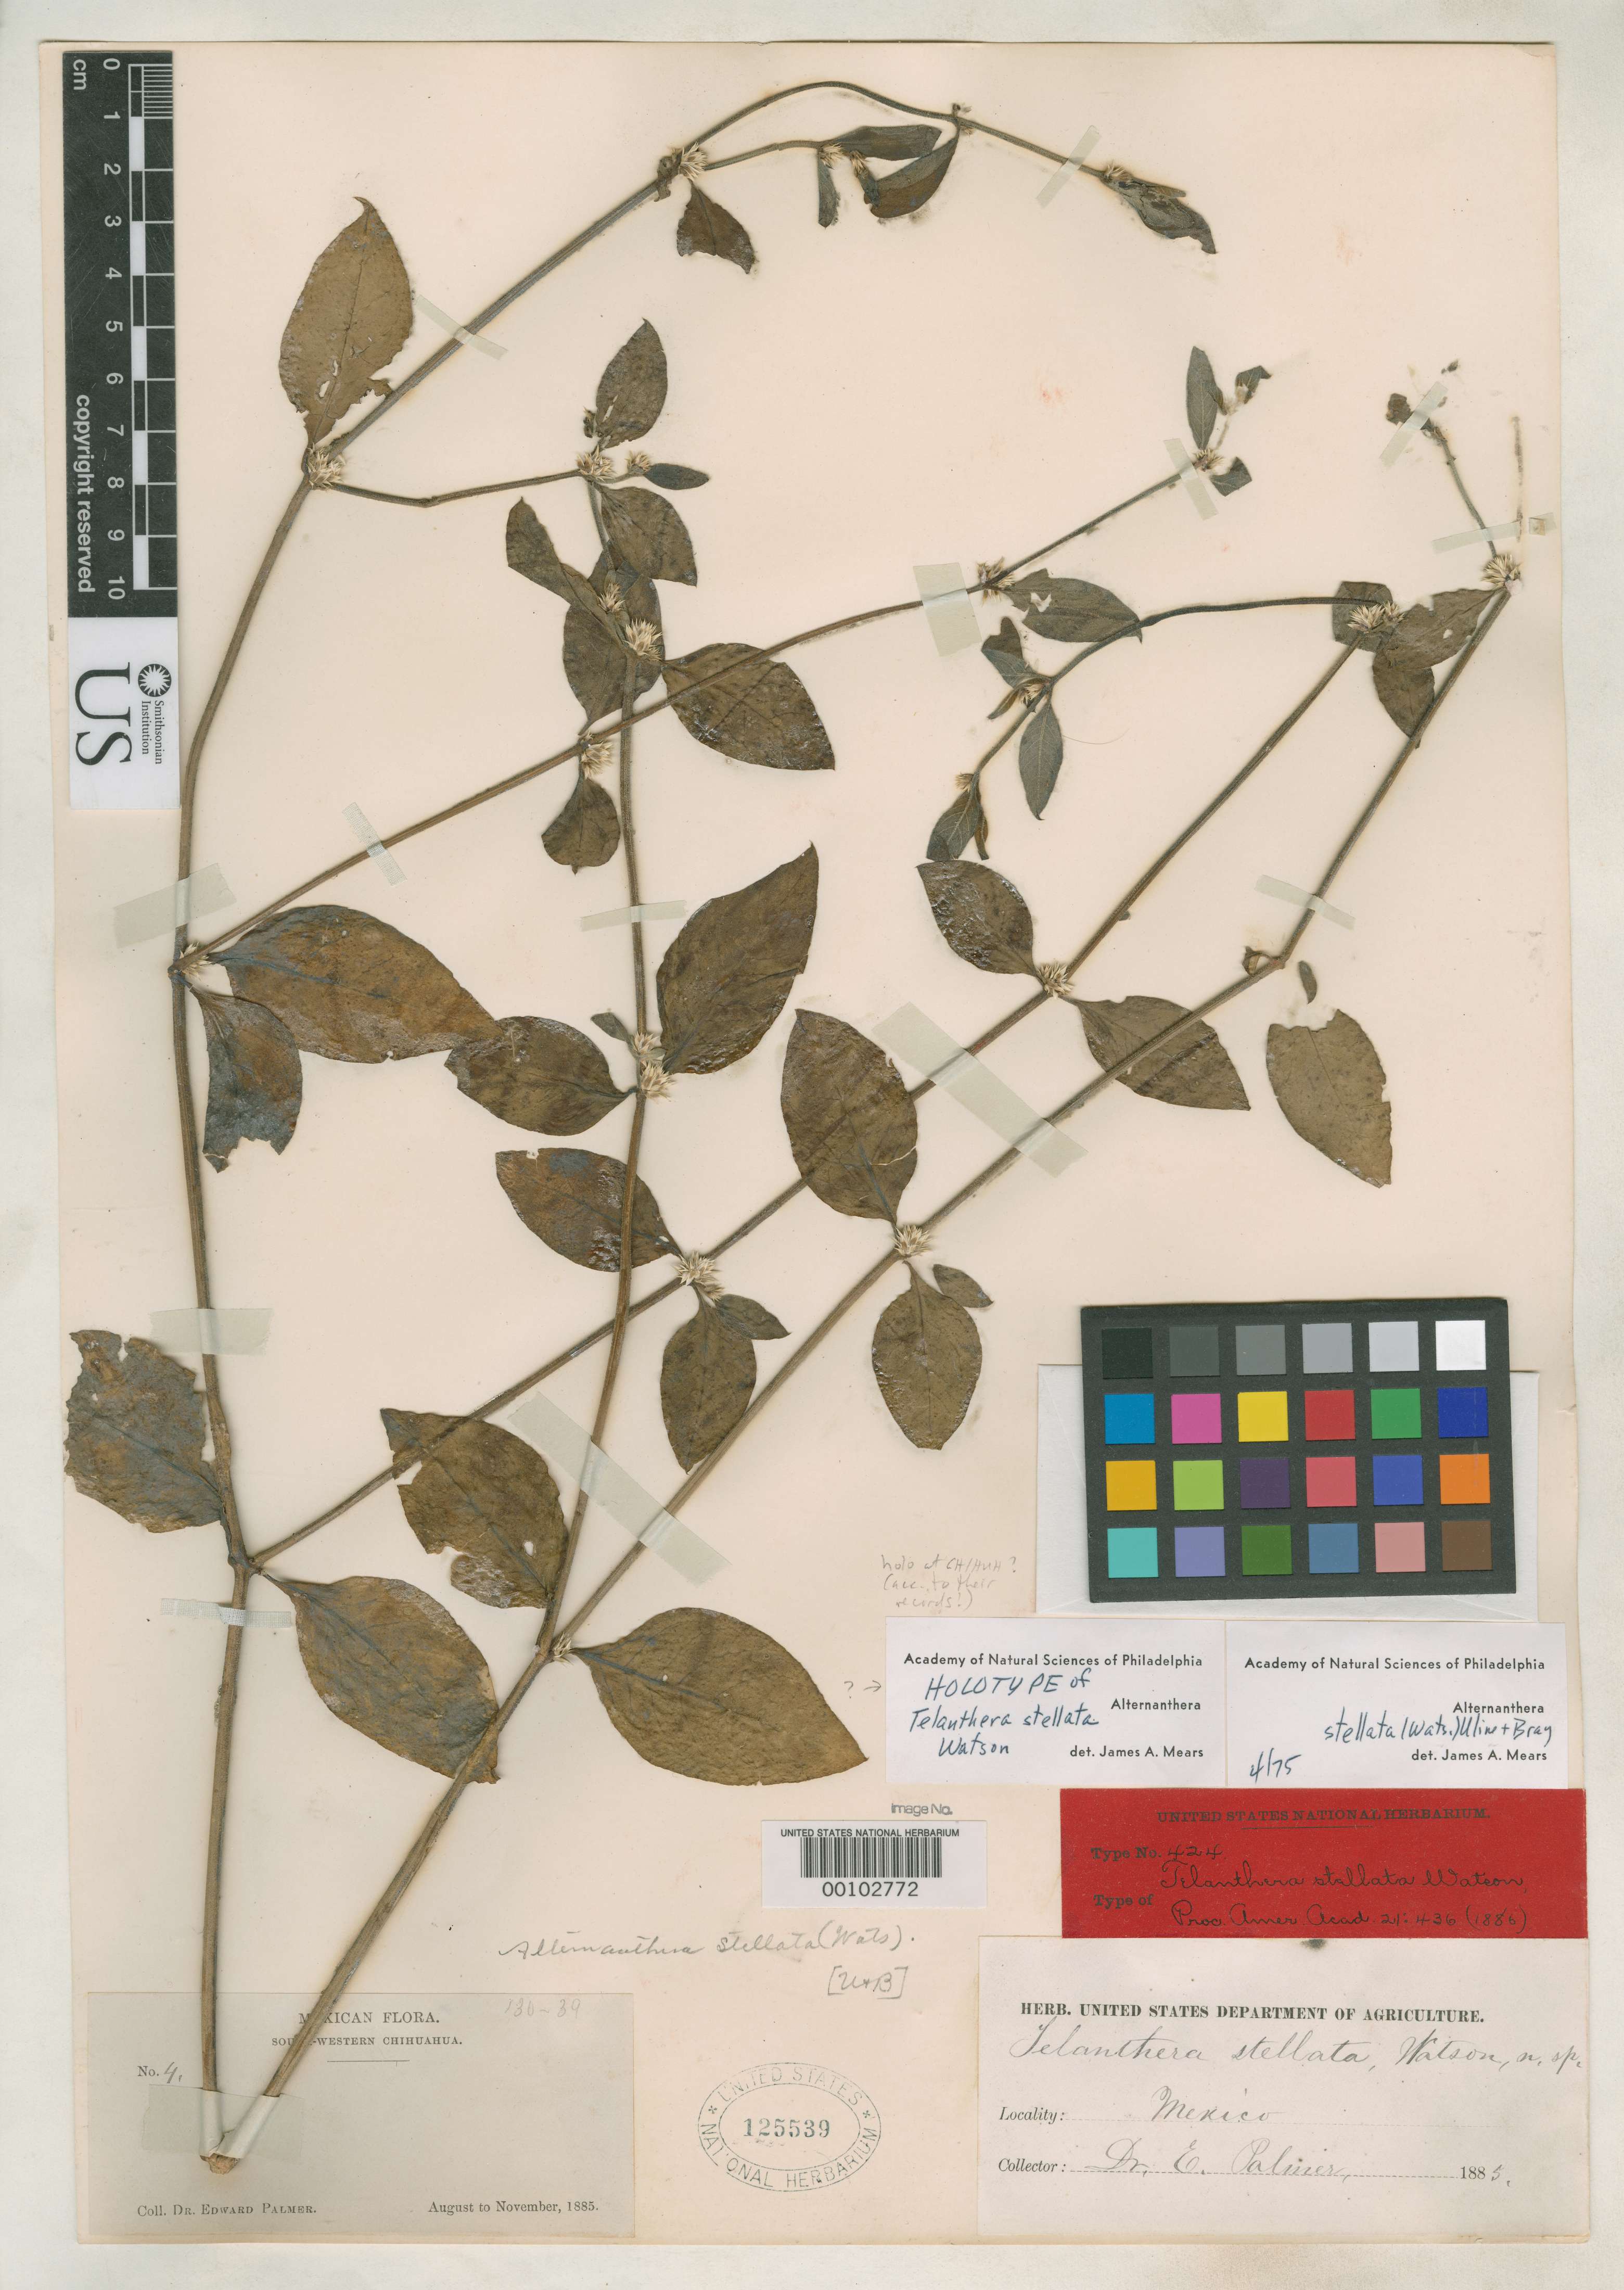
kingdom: Plantae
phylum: Tracheophyta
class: Magnoliopsida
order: Caryophyllales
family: Amaranthaceae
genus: Telanthera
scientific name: Telanthera stellata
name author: S. Watson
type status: Isotype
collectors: E. Palmer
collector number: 4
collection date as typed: Aug 1885 to -- Nov 1885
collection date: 1885-08/1885-11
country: Mexico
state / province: Chihuahua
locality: Southwestern Chihuahua. [Protologue, "Hacienda San Miguel".]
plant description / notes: Specimen annotated as "holotype" by Mears (1975) but holotype is surely at GH/HUH (and according to their records it is).; Also a type of Achyranthes watsonii Standl., nom. nov.; Replacement name for Telanthera stellata Watson (1886, non Achyranthes stellata Willd. (1798).; Also a type of Telanthera stellata Watson.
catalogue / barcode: US 125539